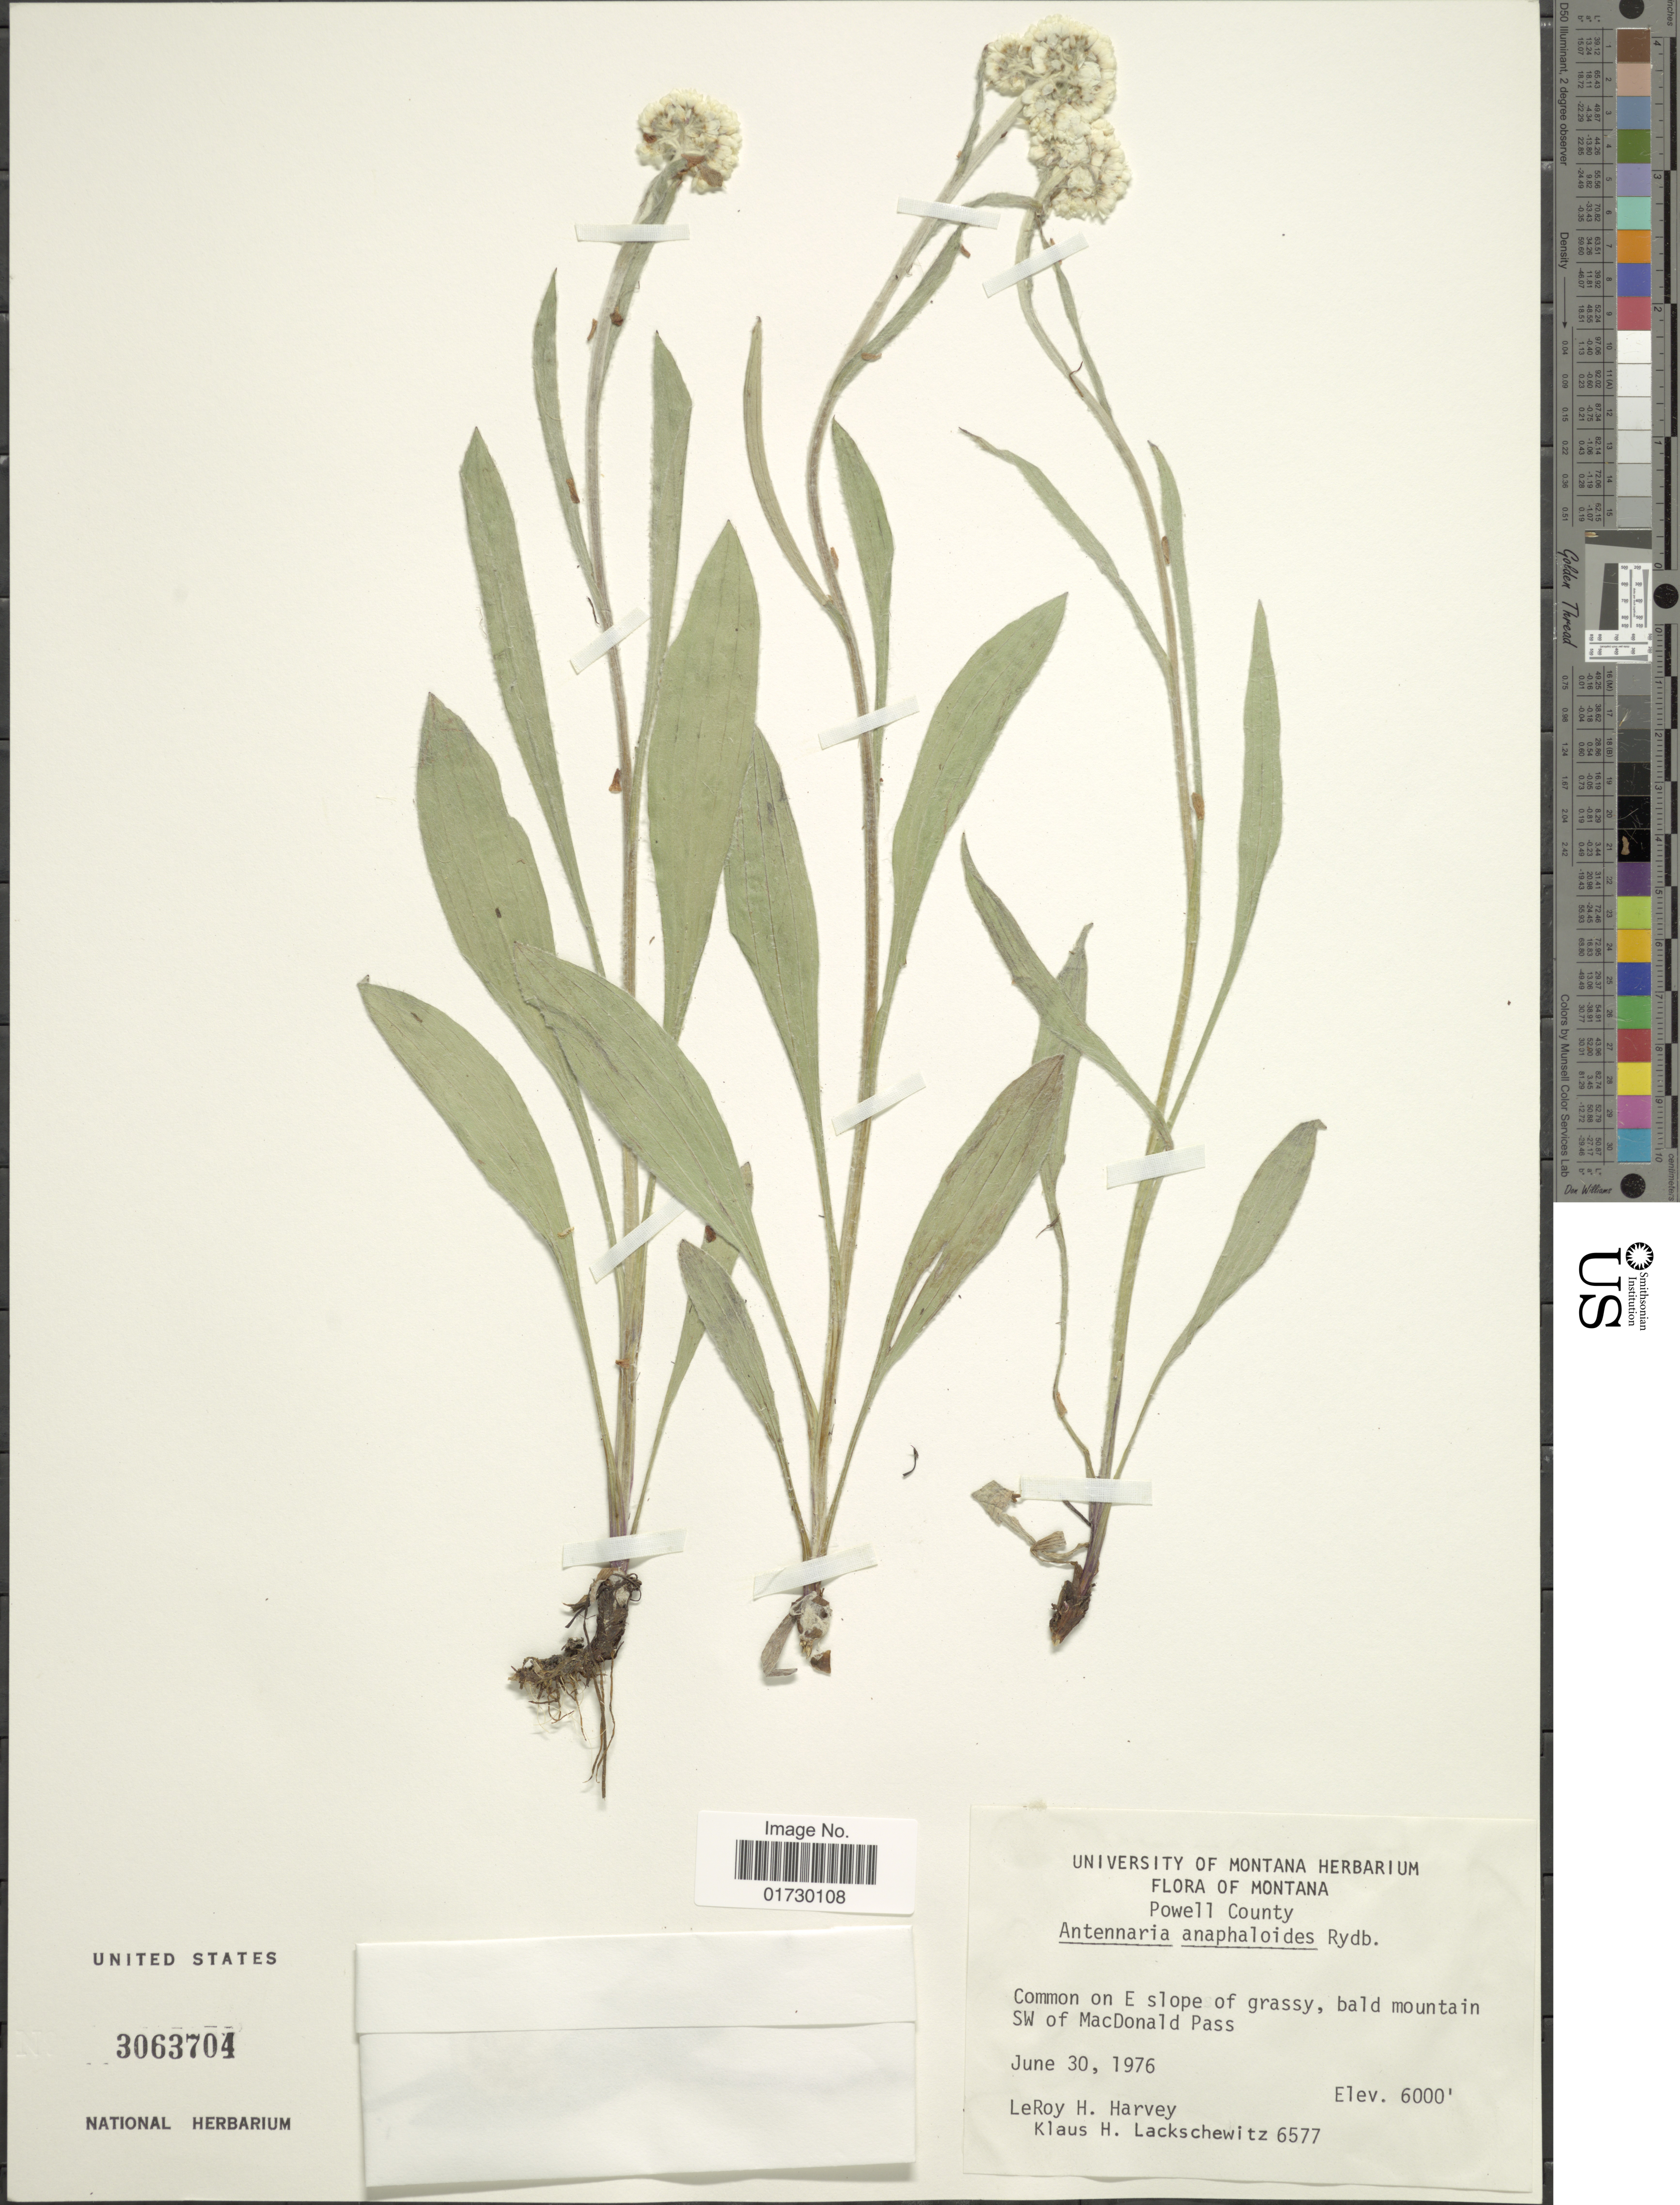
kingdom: Plantae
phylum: Tracheophyta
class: Magnoliopsida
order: Asterales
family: Asteraceae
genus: Antennaria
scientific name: Antennaria anaphaloides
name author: Rydb.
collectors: L. H. Harvey & K. Lackschewitz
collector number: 6577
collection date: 1976-06-30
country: United States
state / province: Montana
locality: Powell County, Common on E slope of grassy, bald mountain SW of Macdonald Pass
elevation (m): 1829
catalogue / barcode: US 3063704